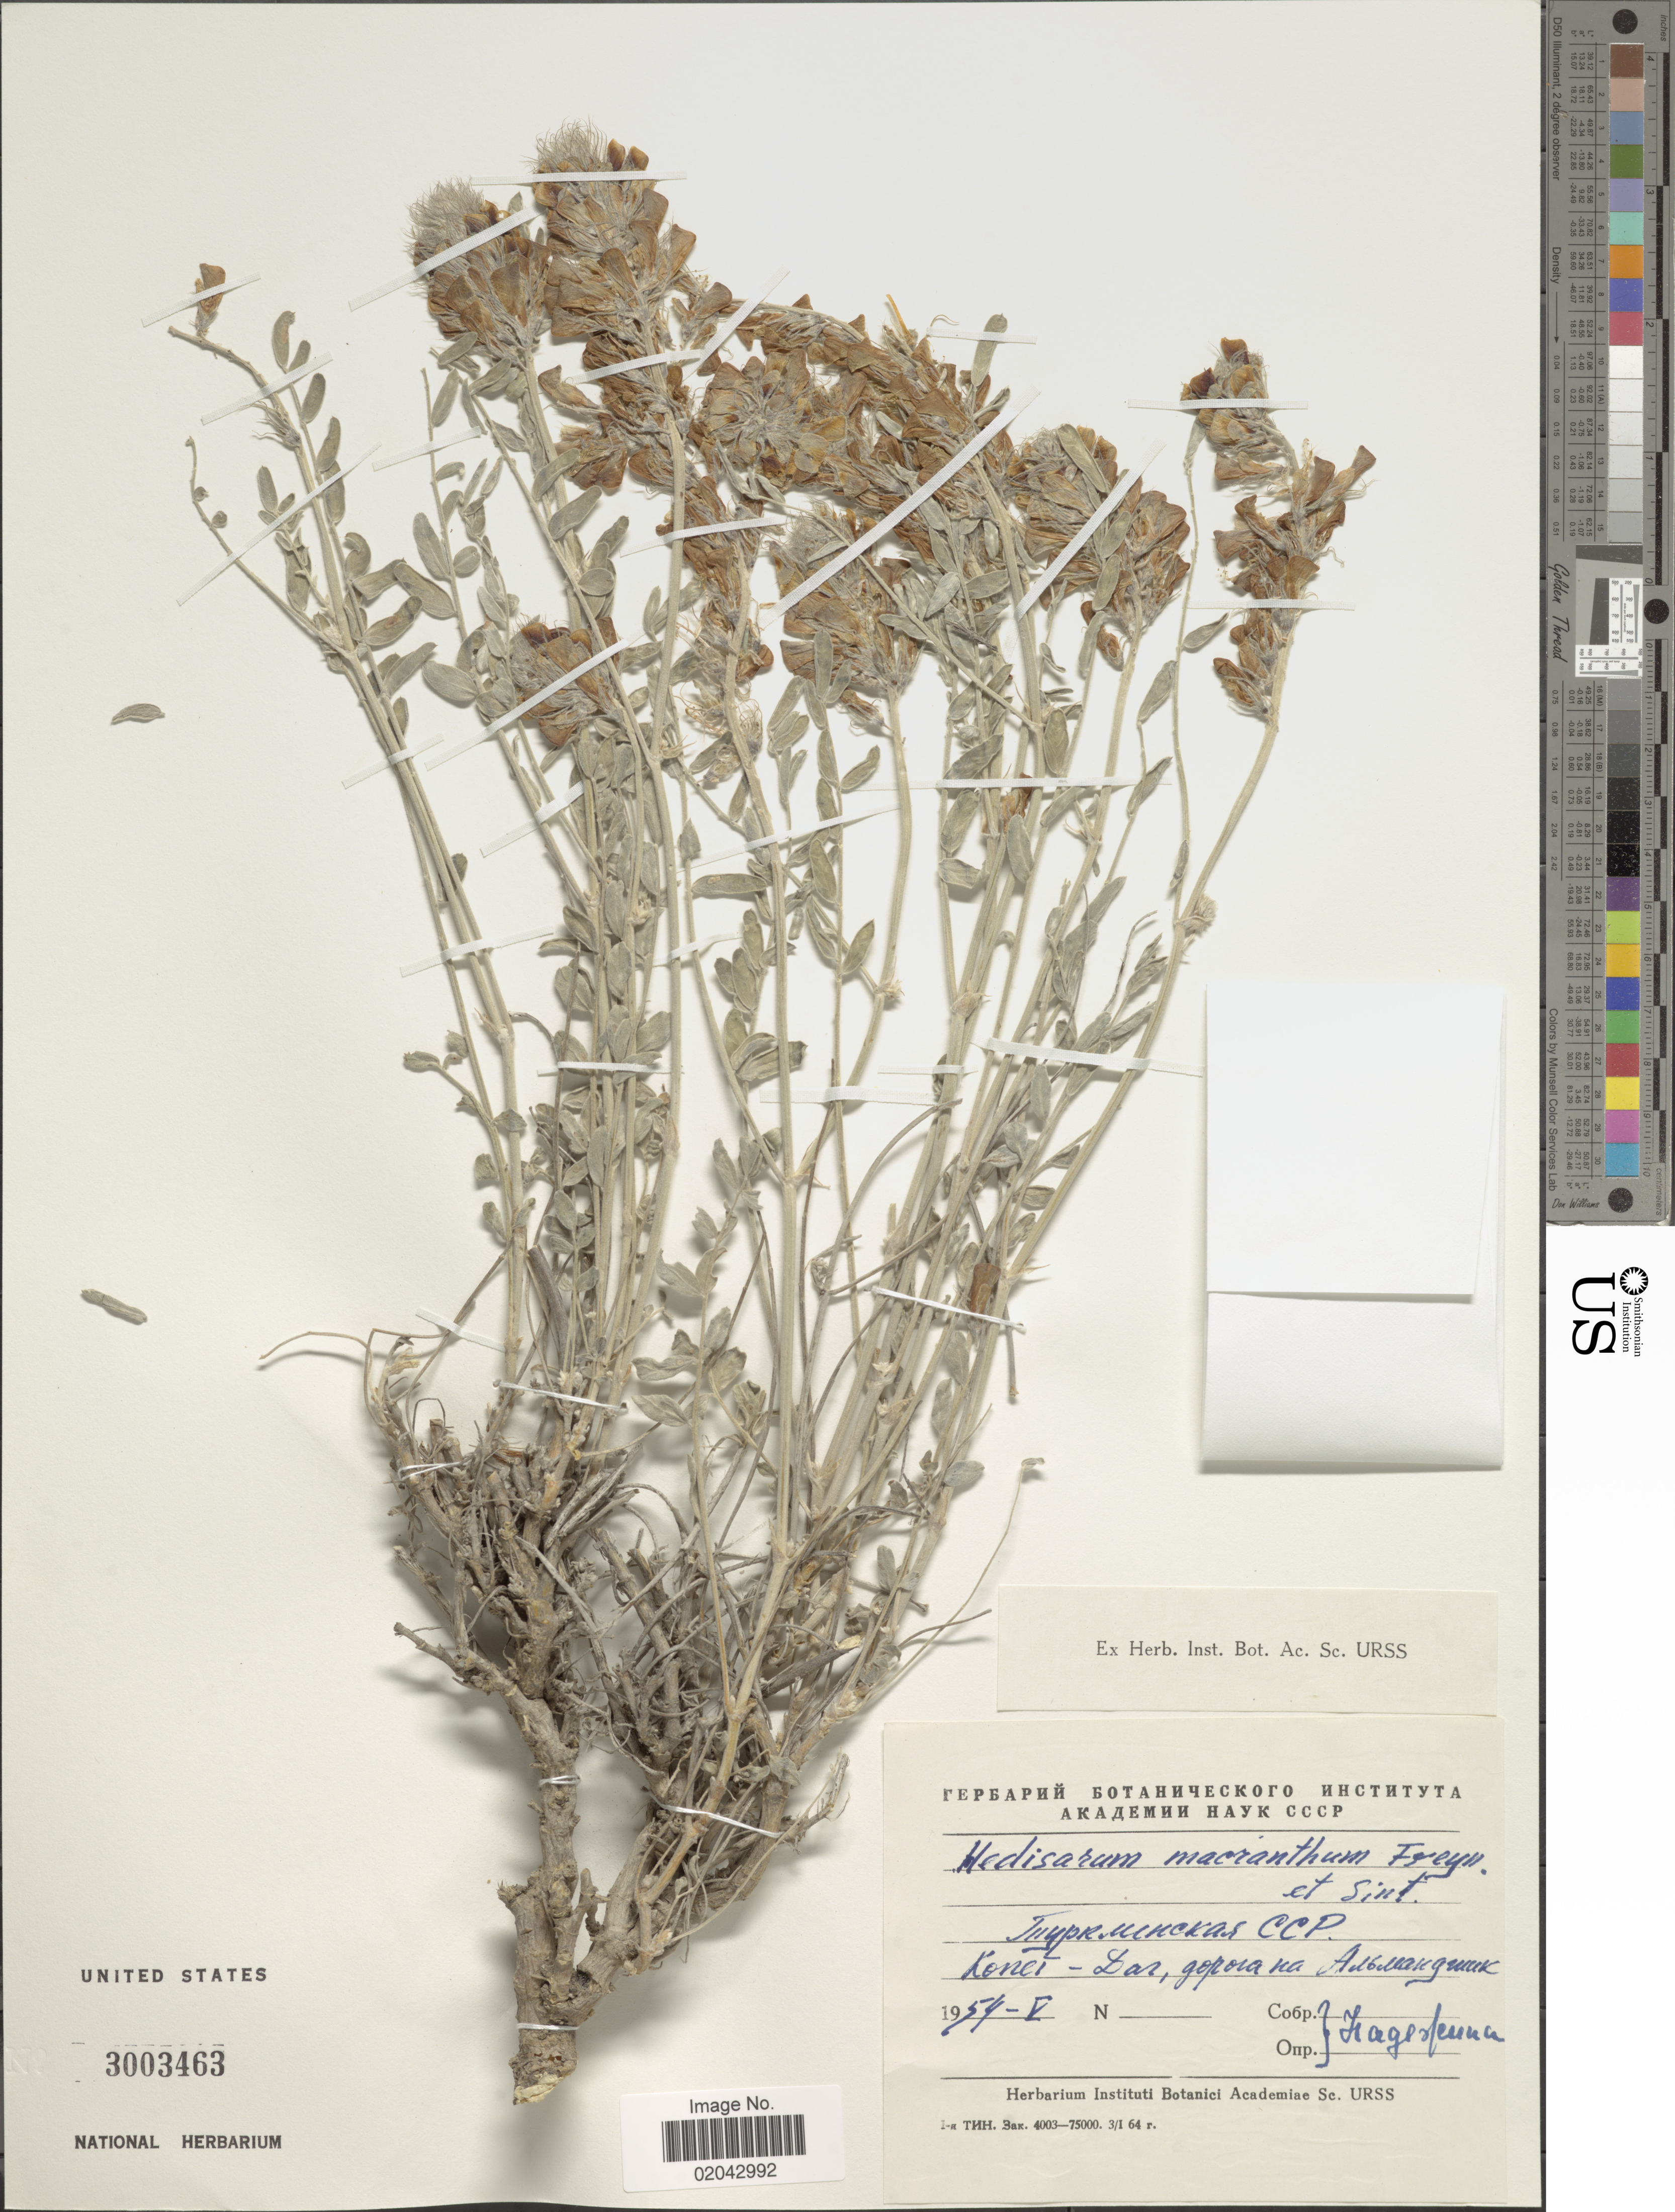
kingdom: Plantae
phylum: Tracheophyta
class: Magnoliopsida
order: Fabales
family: Fabaceae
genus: Hedysarum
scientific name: Hedysarum macranthum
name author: Freyn & Sint.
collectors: Nadezhdina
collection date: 1954-05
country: Turkmenistan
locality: Kopet Dag Mountain Range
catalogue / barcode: US 3003463